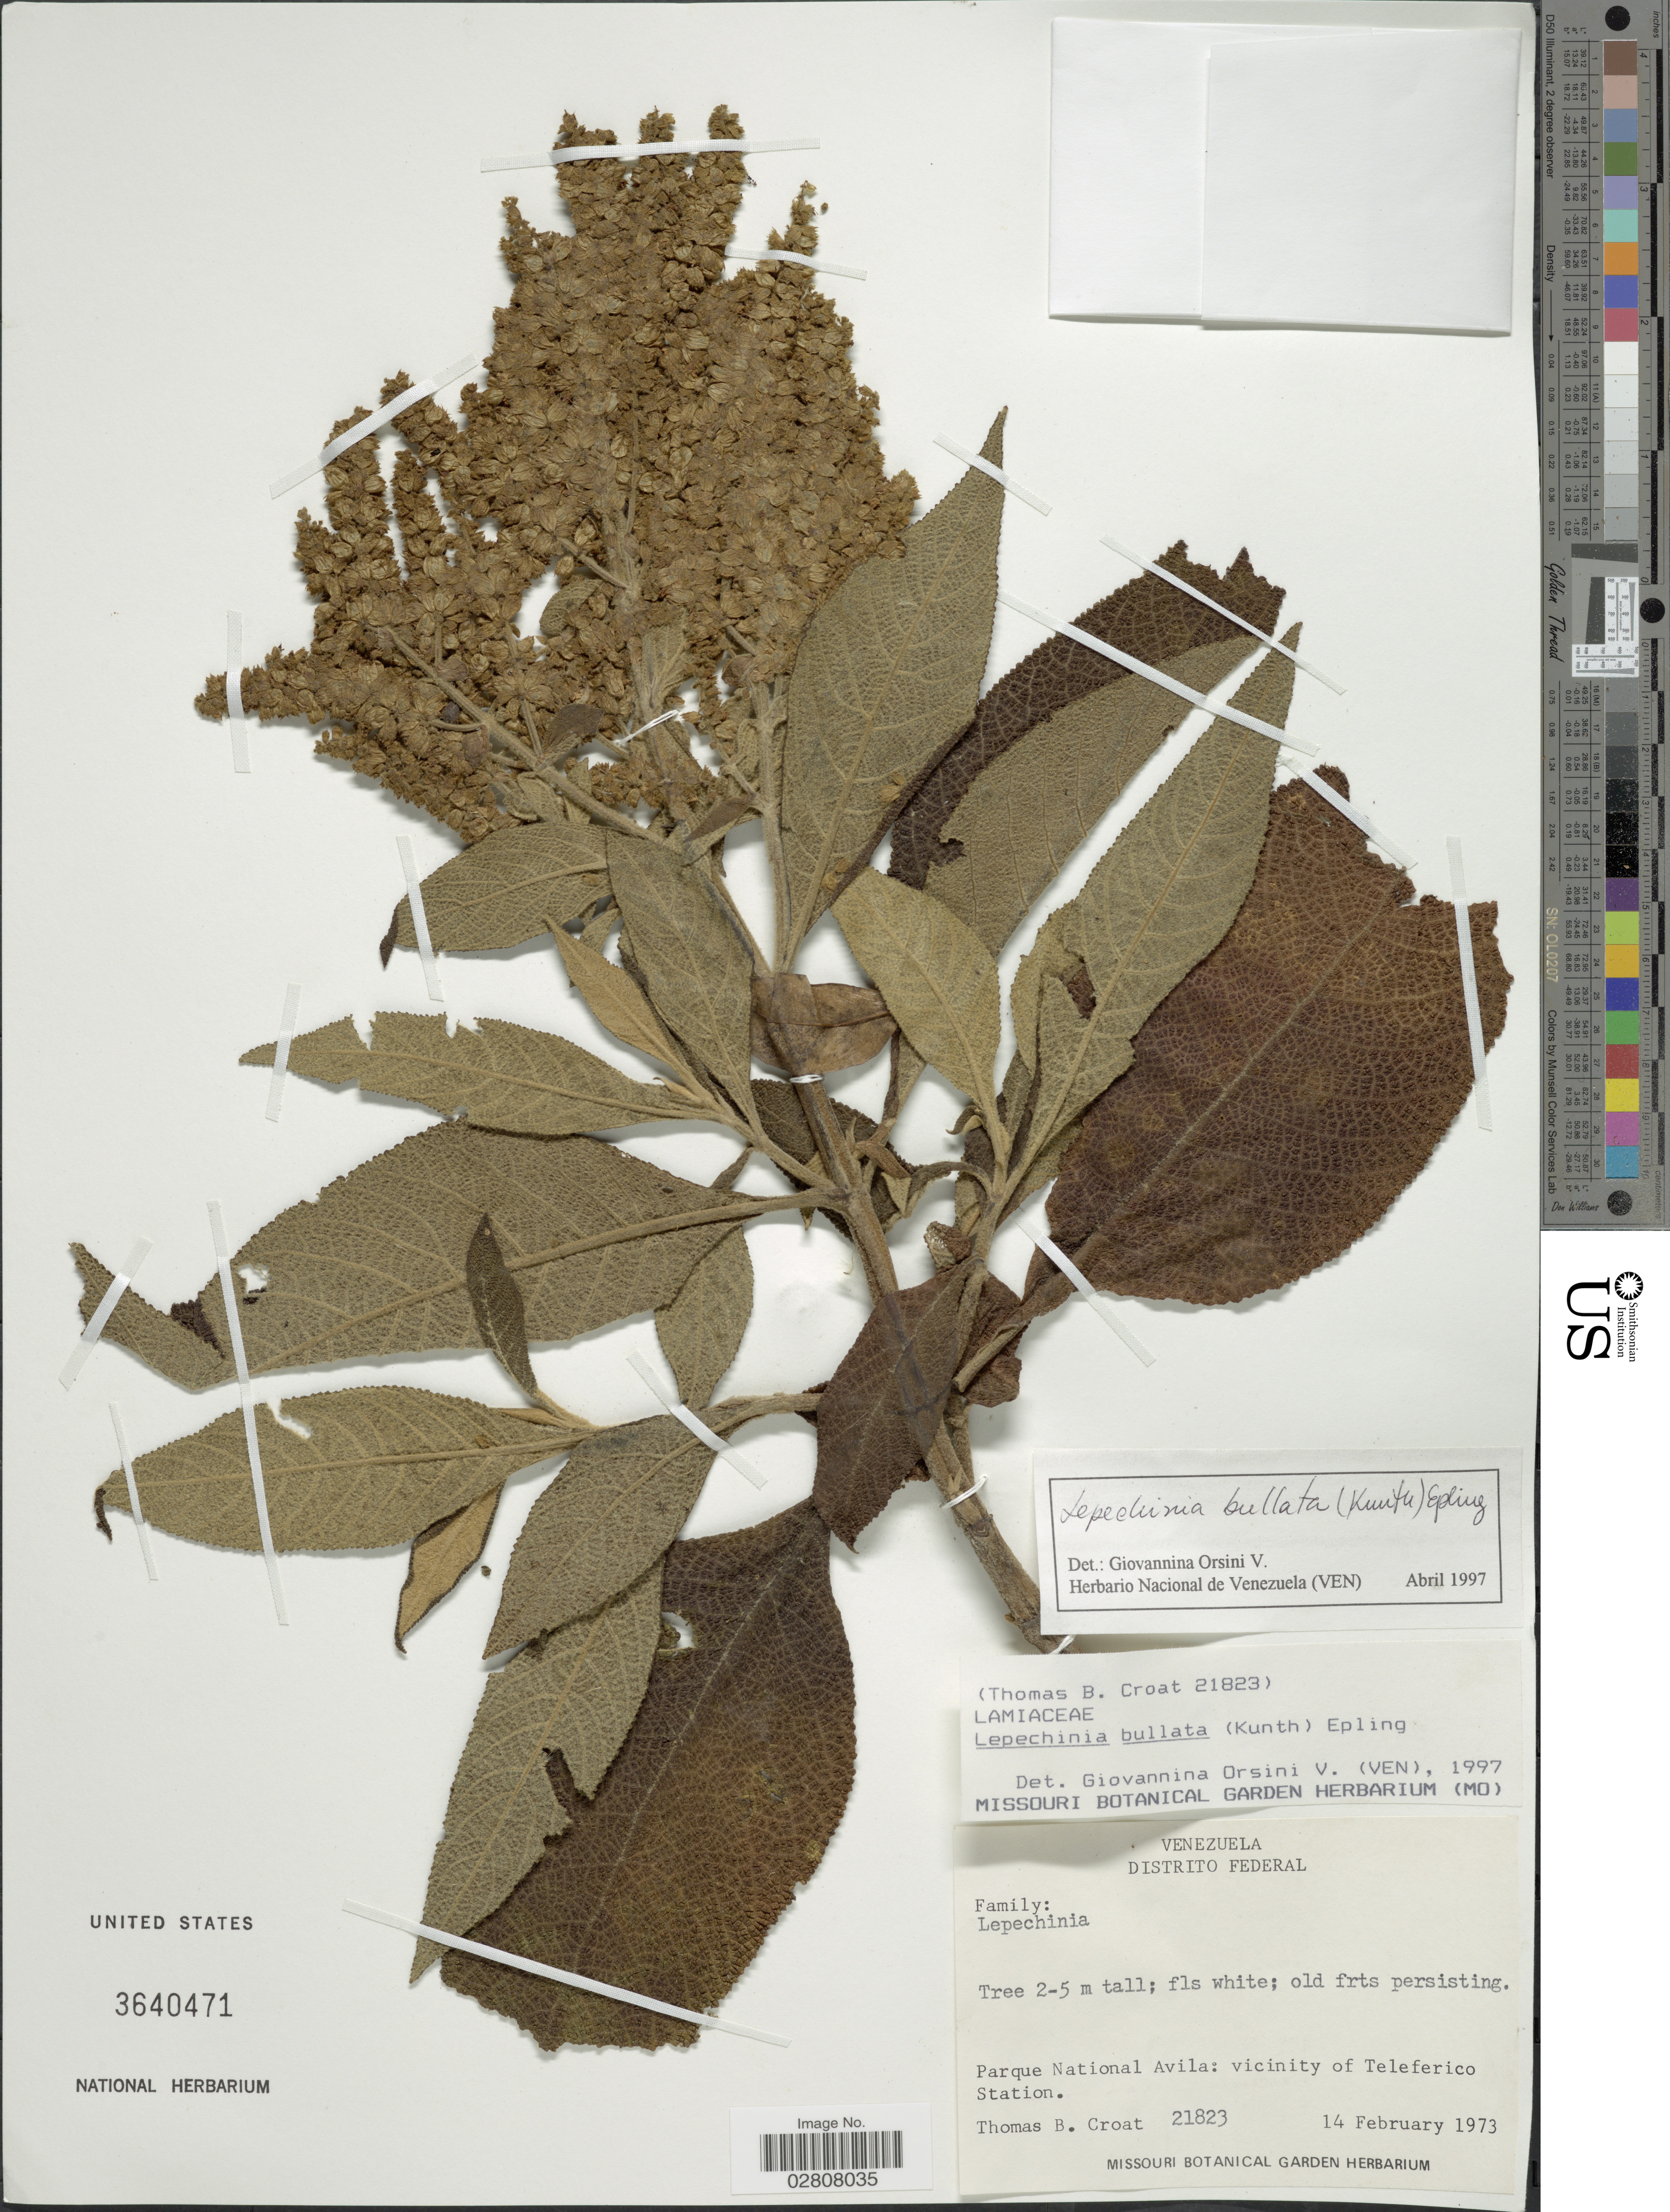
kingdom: Plantae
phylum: Tracheophyta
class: Magnoliopsida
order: Lamiales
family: Lamiaceae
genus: Lepechinia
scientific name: Lepechinia bullata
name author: (Kunth) Epling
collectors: T. B. Croat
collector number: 21823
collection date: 1973-02-14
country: Venezuela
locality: Distrito Federal. Parque National Avila: vicinity of Teleferico Station.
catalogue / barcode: US 3640471